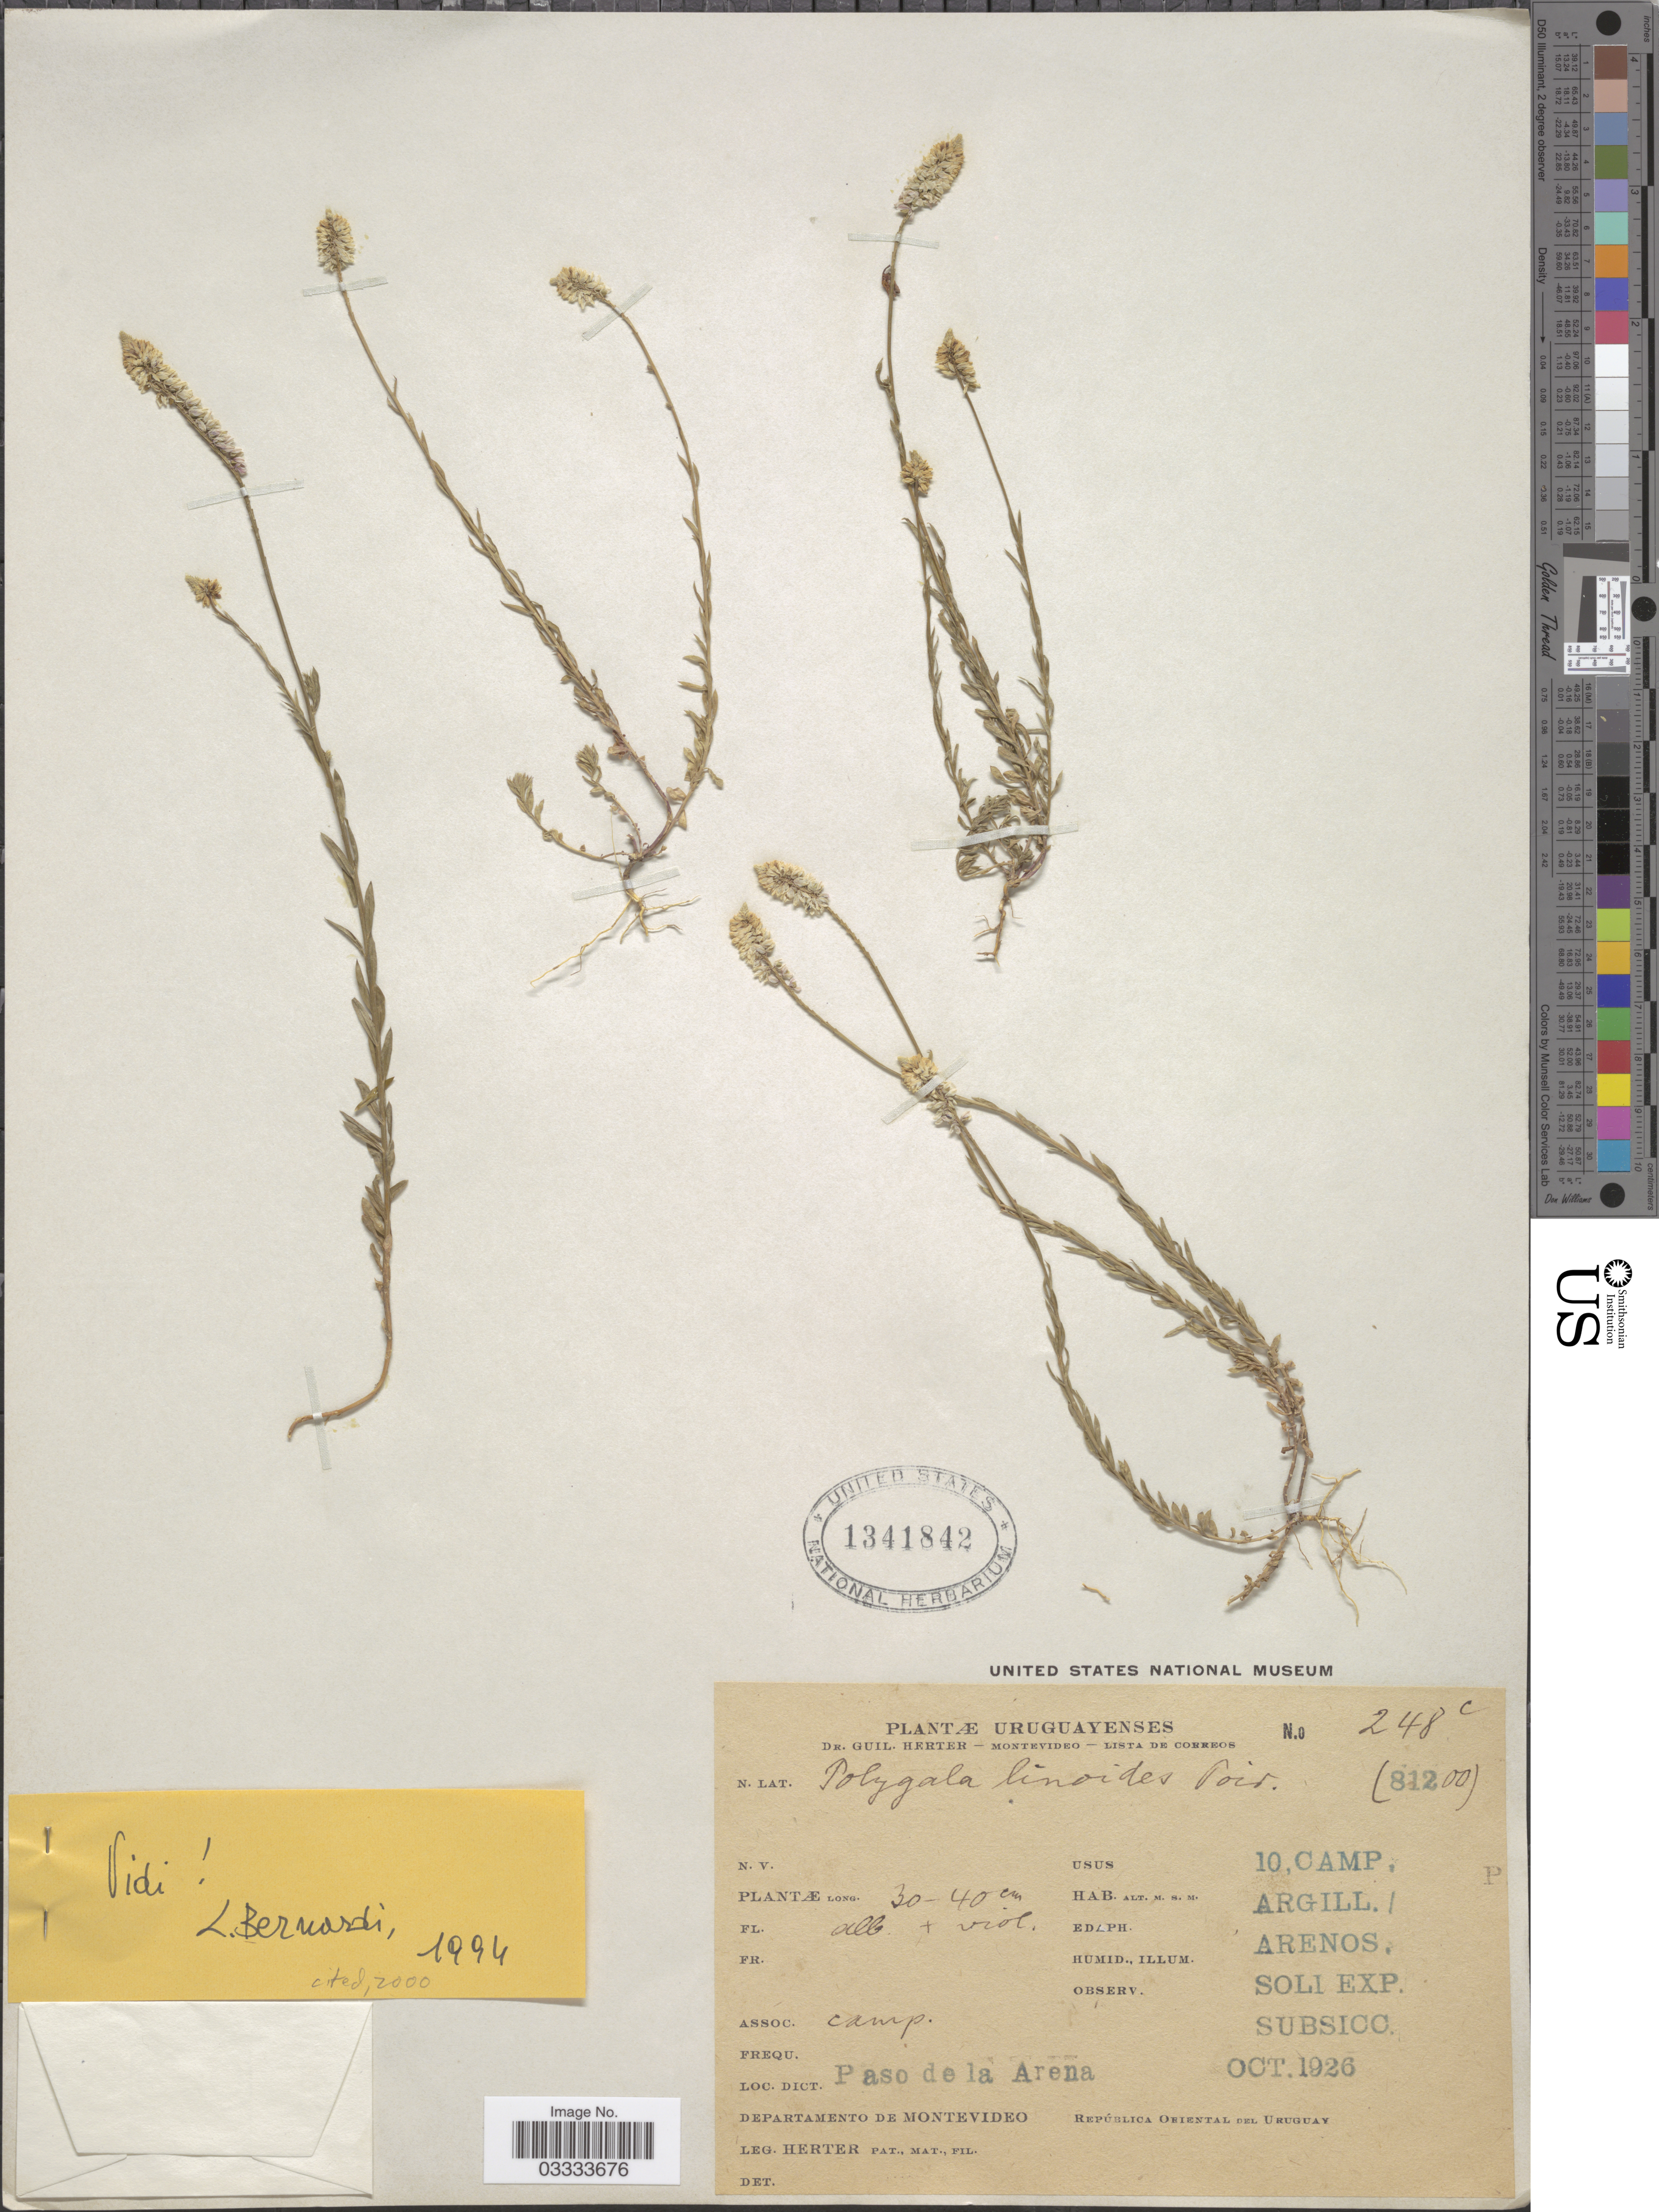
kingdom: Plantae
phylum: Tracheophyta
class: Magnoliopsida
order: Fabales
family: Polygalaceae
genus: Polygala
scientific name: Polygala linoides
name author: Poir.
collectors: G. Herter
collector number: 248c (81200)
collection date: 1926-10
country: Uruguay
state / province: Montevideo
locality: Assoc. camp. Paso de la Arena. Departamento de Montevideo. República Oriental del Uruguay.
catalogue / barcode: US 1341842